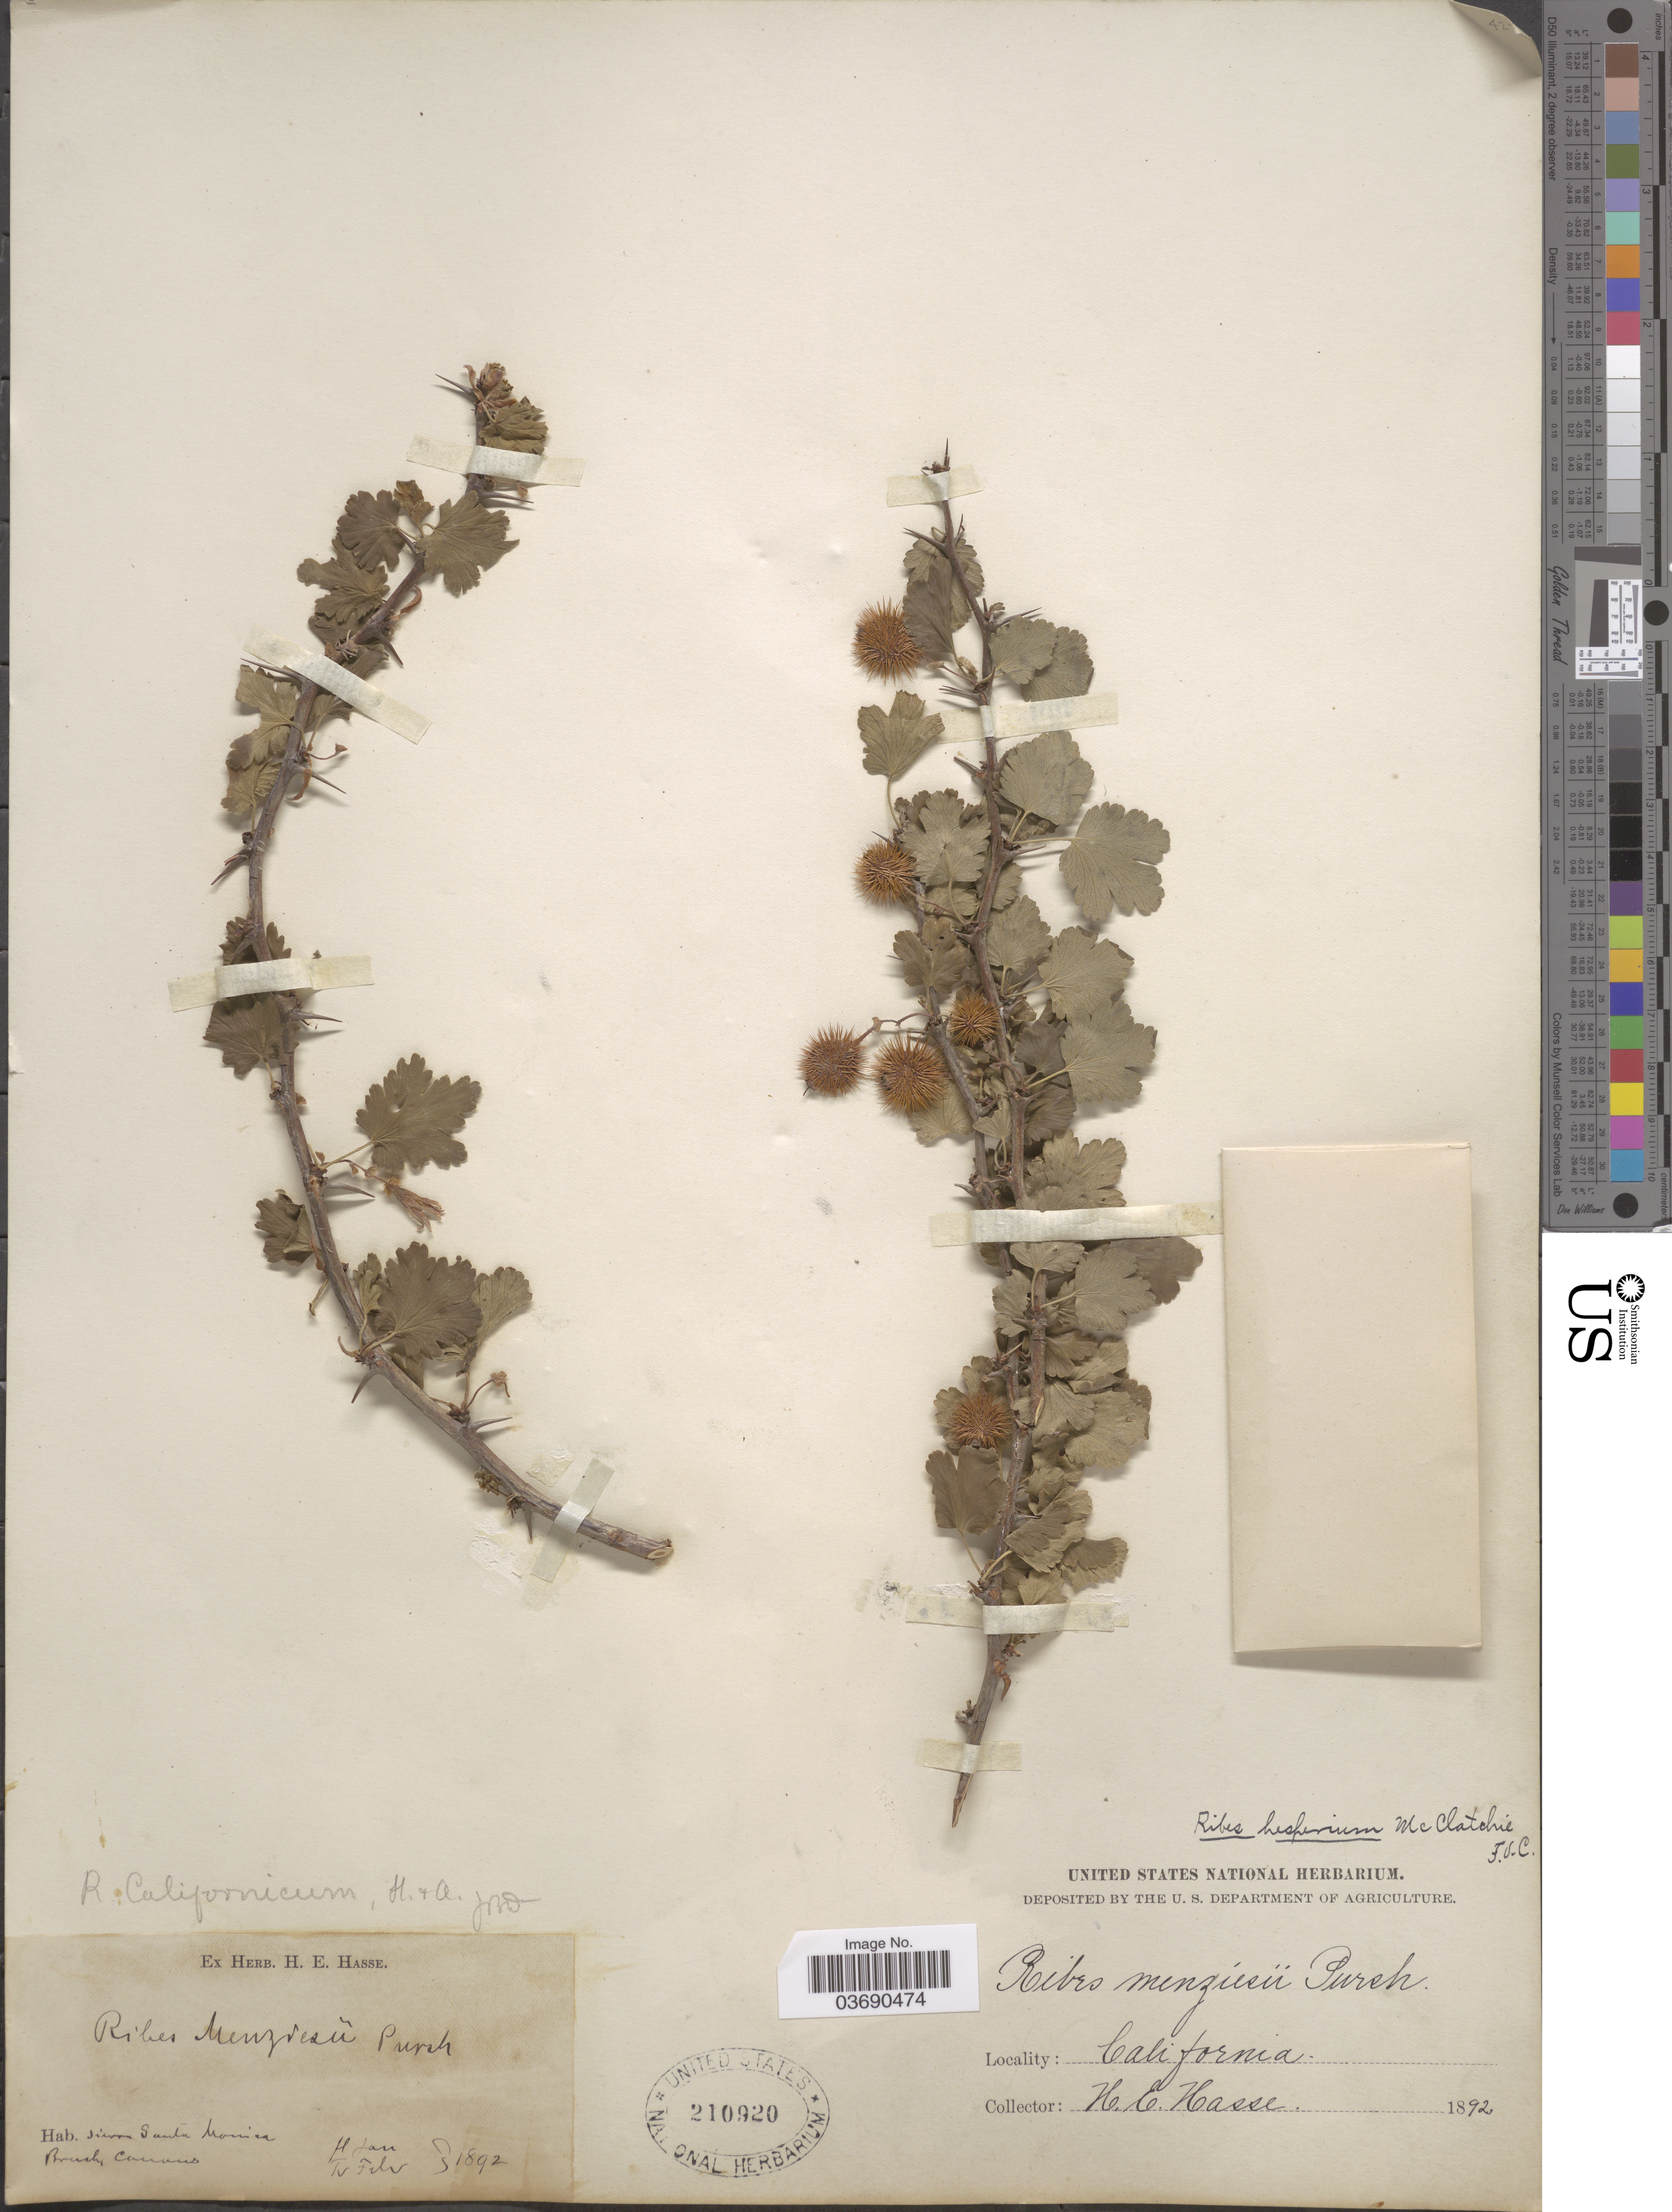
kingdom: Plantae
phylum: Tracheophyta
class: Magnoliopsida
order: Saxifragales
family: Grossulariaceae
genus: Ribes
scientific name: Ribes californicum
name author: Hook. & Arn.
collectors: H. E. Hasse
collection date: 1892-01/1892-02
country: United States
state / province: California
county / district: Los Angeles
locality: Sierra Santa Monica. Branch* Conono*?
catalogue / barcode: US 210920